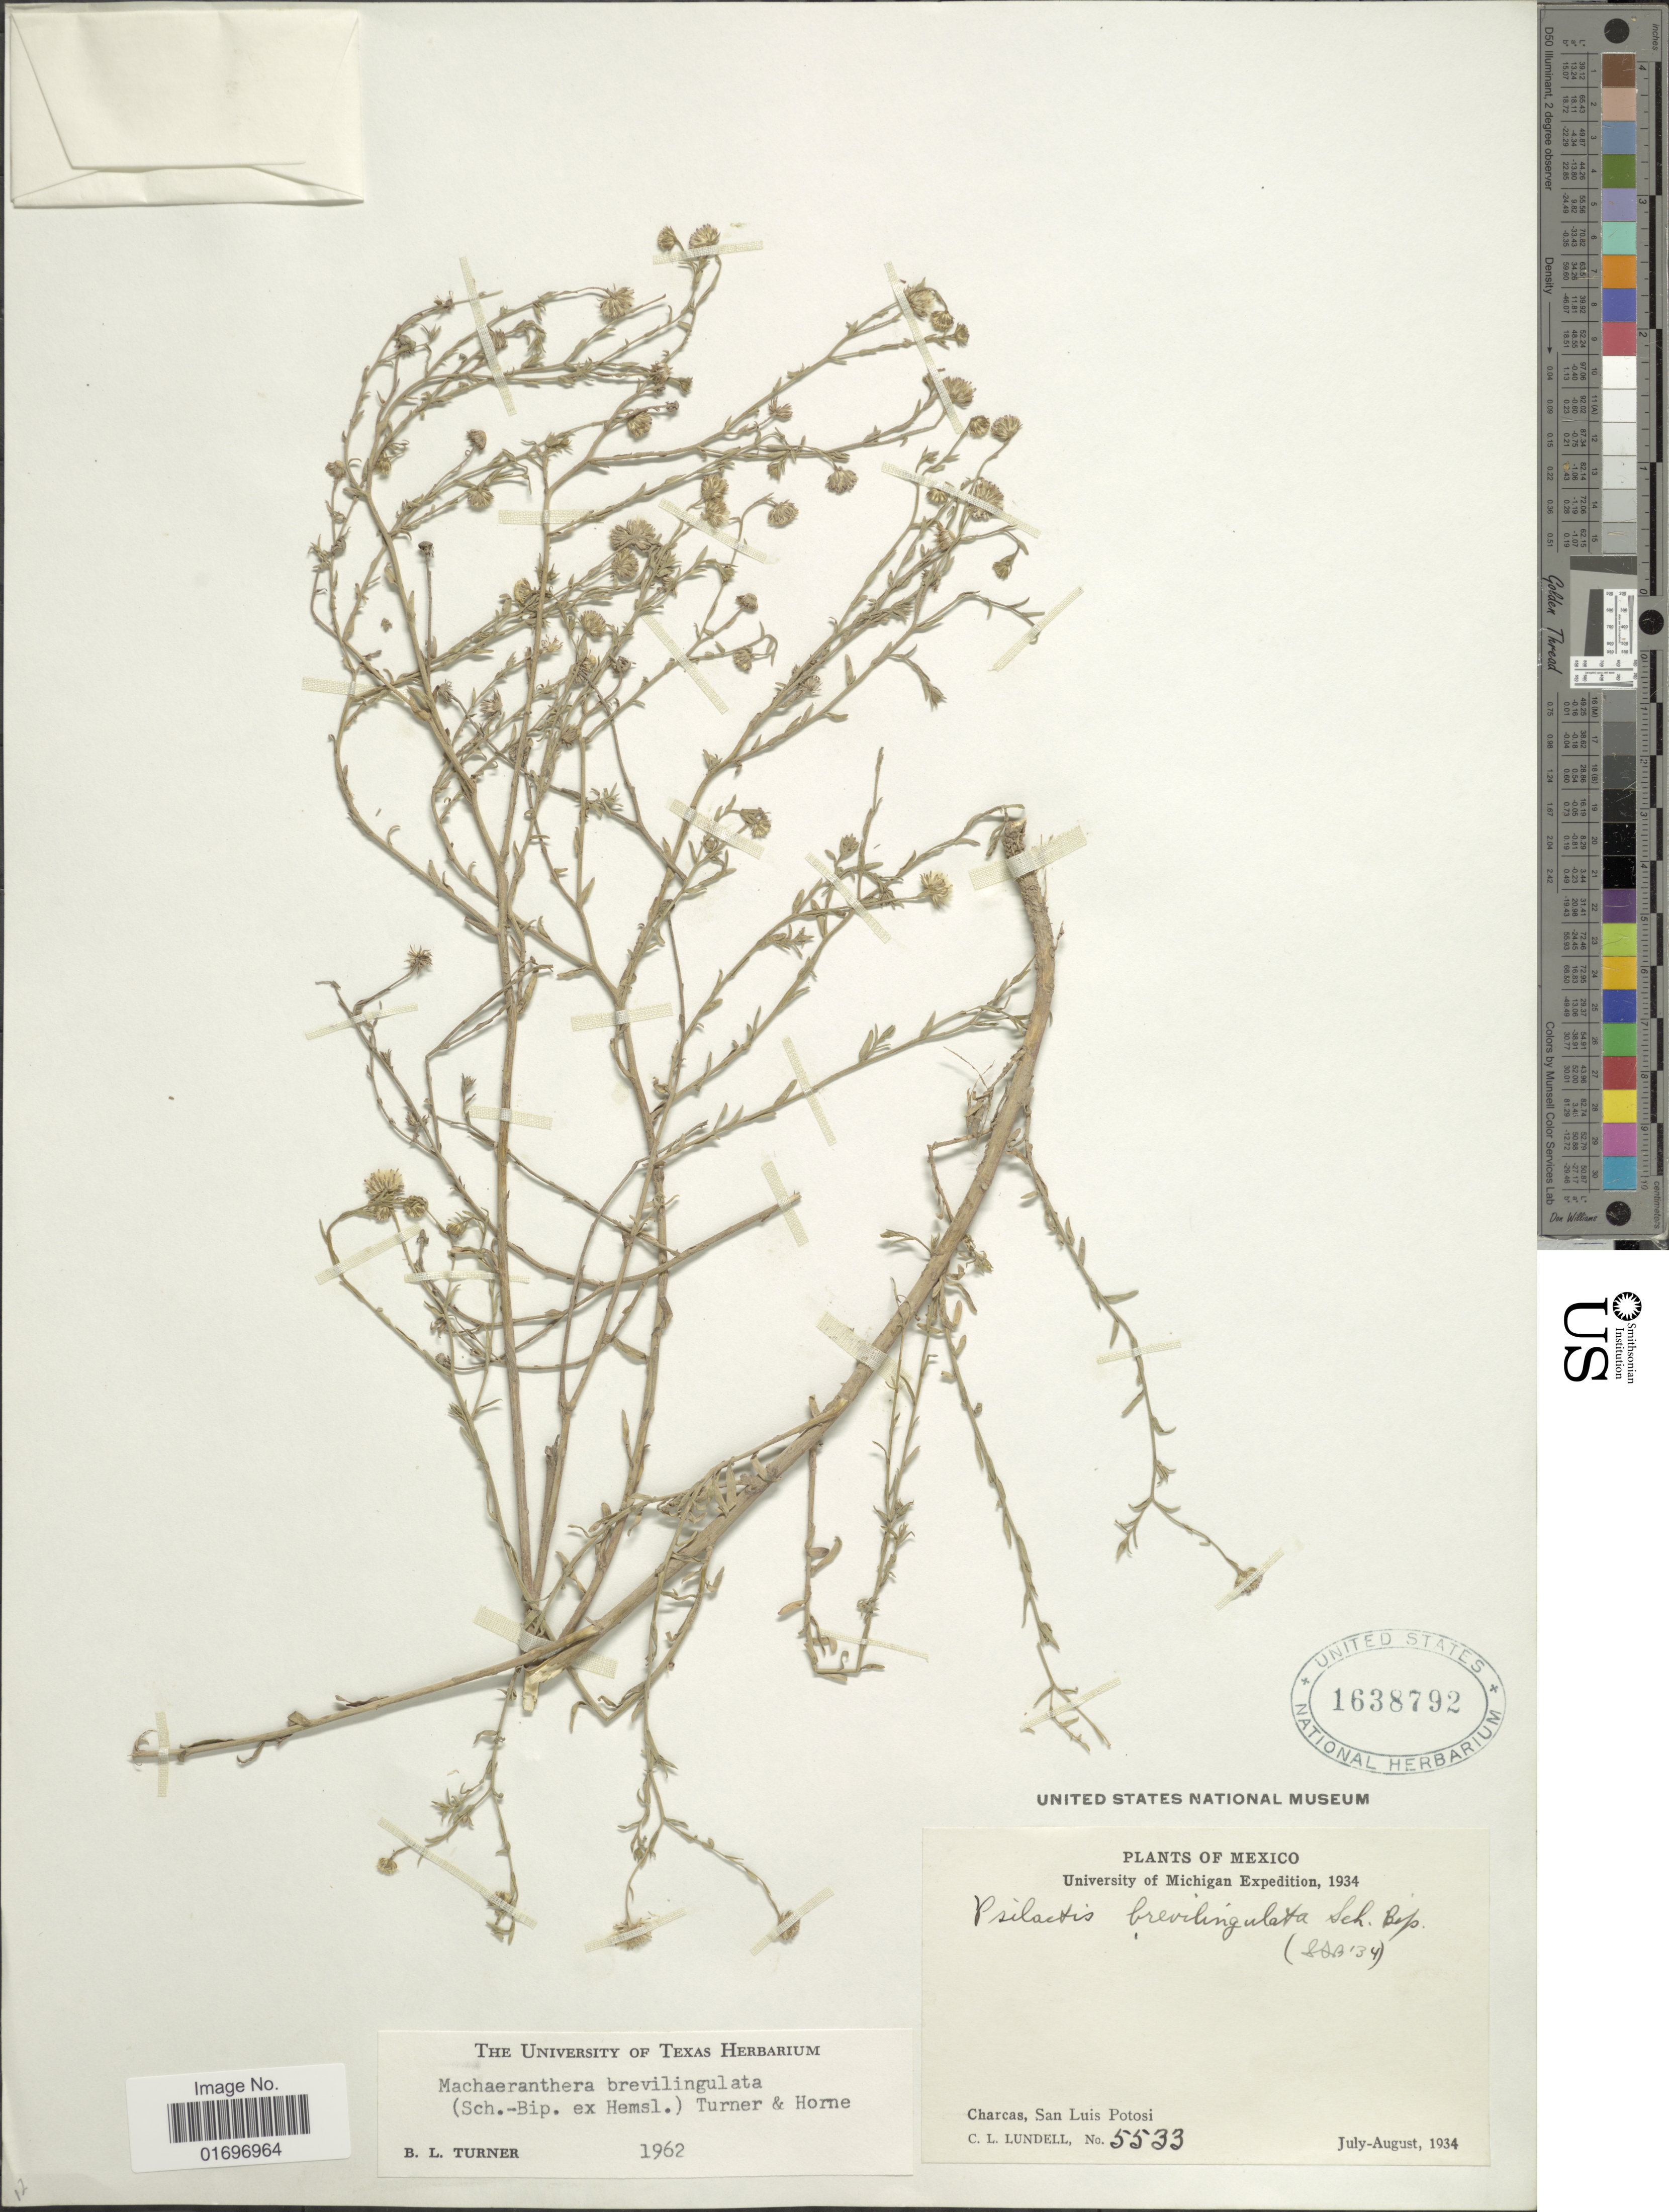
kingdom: Plantae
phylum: Tracheophyta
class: Magnoliopsida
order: Asterales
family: Asteraceae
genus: Psilactis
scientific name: Psilactis brevilingulata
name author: Sch. Bip. ex Hemsl.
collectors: C. L. Lundell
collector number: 5533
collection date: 1934-07/1934-08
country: Mexico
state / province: San Luis Potosí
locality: Charcas, San Luis Potosi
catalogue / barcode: US 1638792